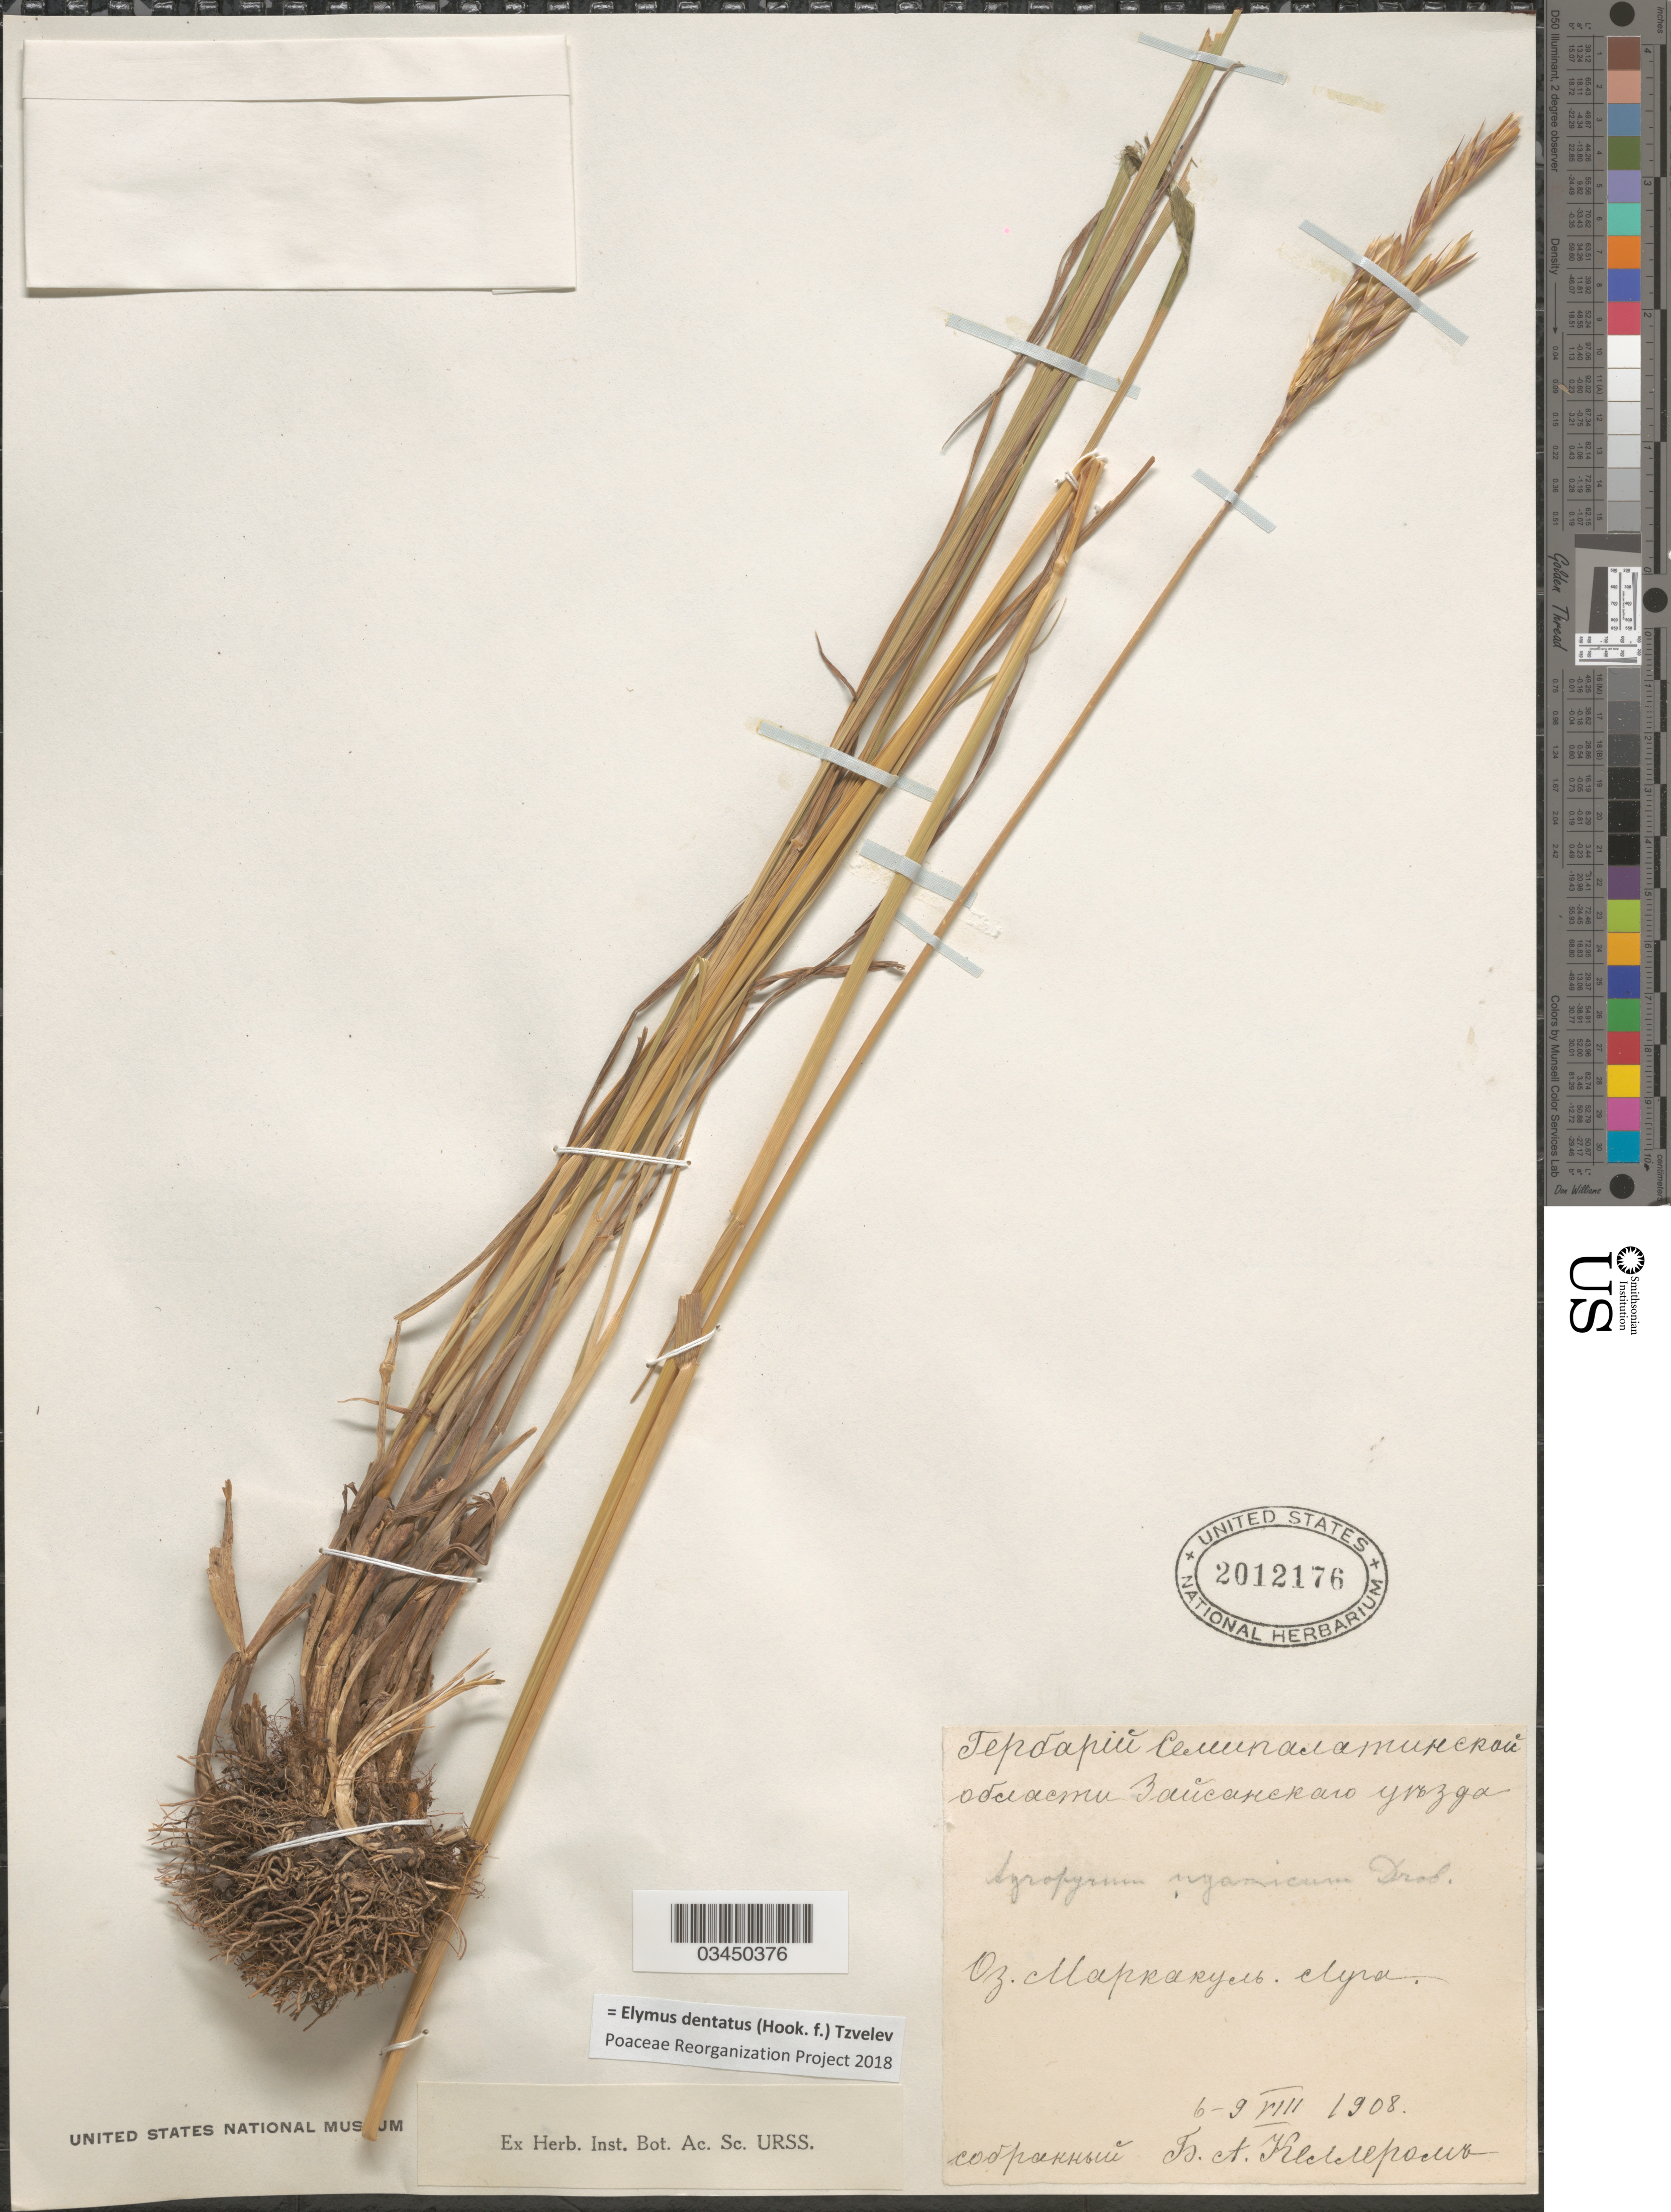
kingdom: Plantae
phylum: Tracheophyta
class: Liliopsida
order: Poales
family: Poaceae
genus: Elymus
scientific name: Elymus dentatus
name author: (Hook. f.) Tzvelev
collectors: B. Kellerom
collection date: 1908-08-06/1908-08-09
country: Kazakhstan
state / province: East Kazakhstan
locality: Lake Markakol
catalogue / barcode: US 2012176